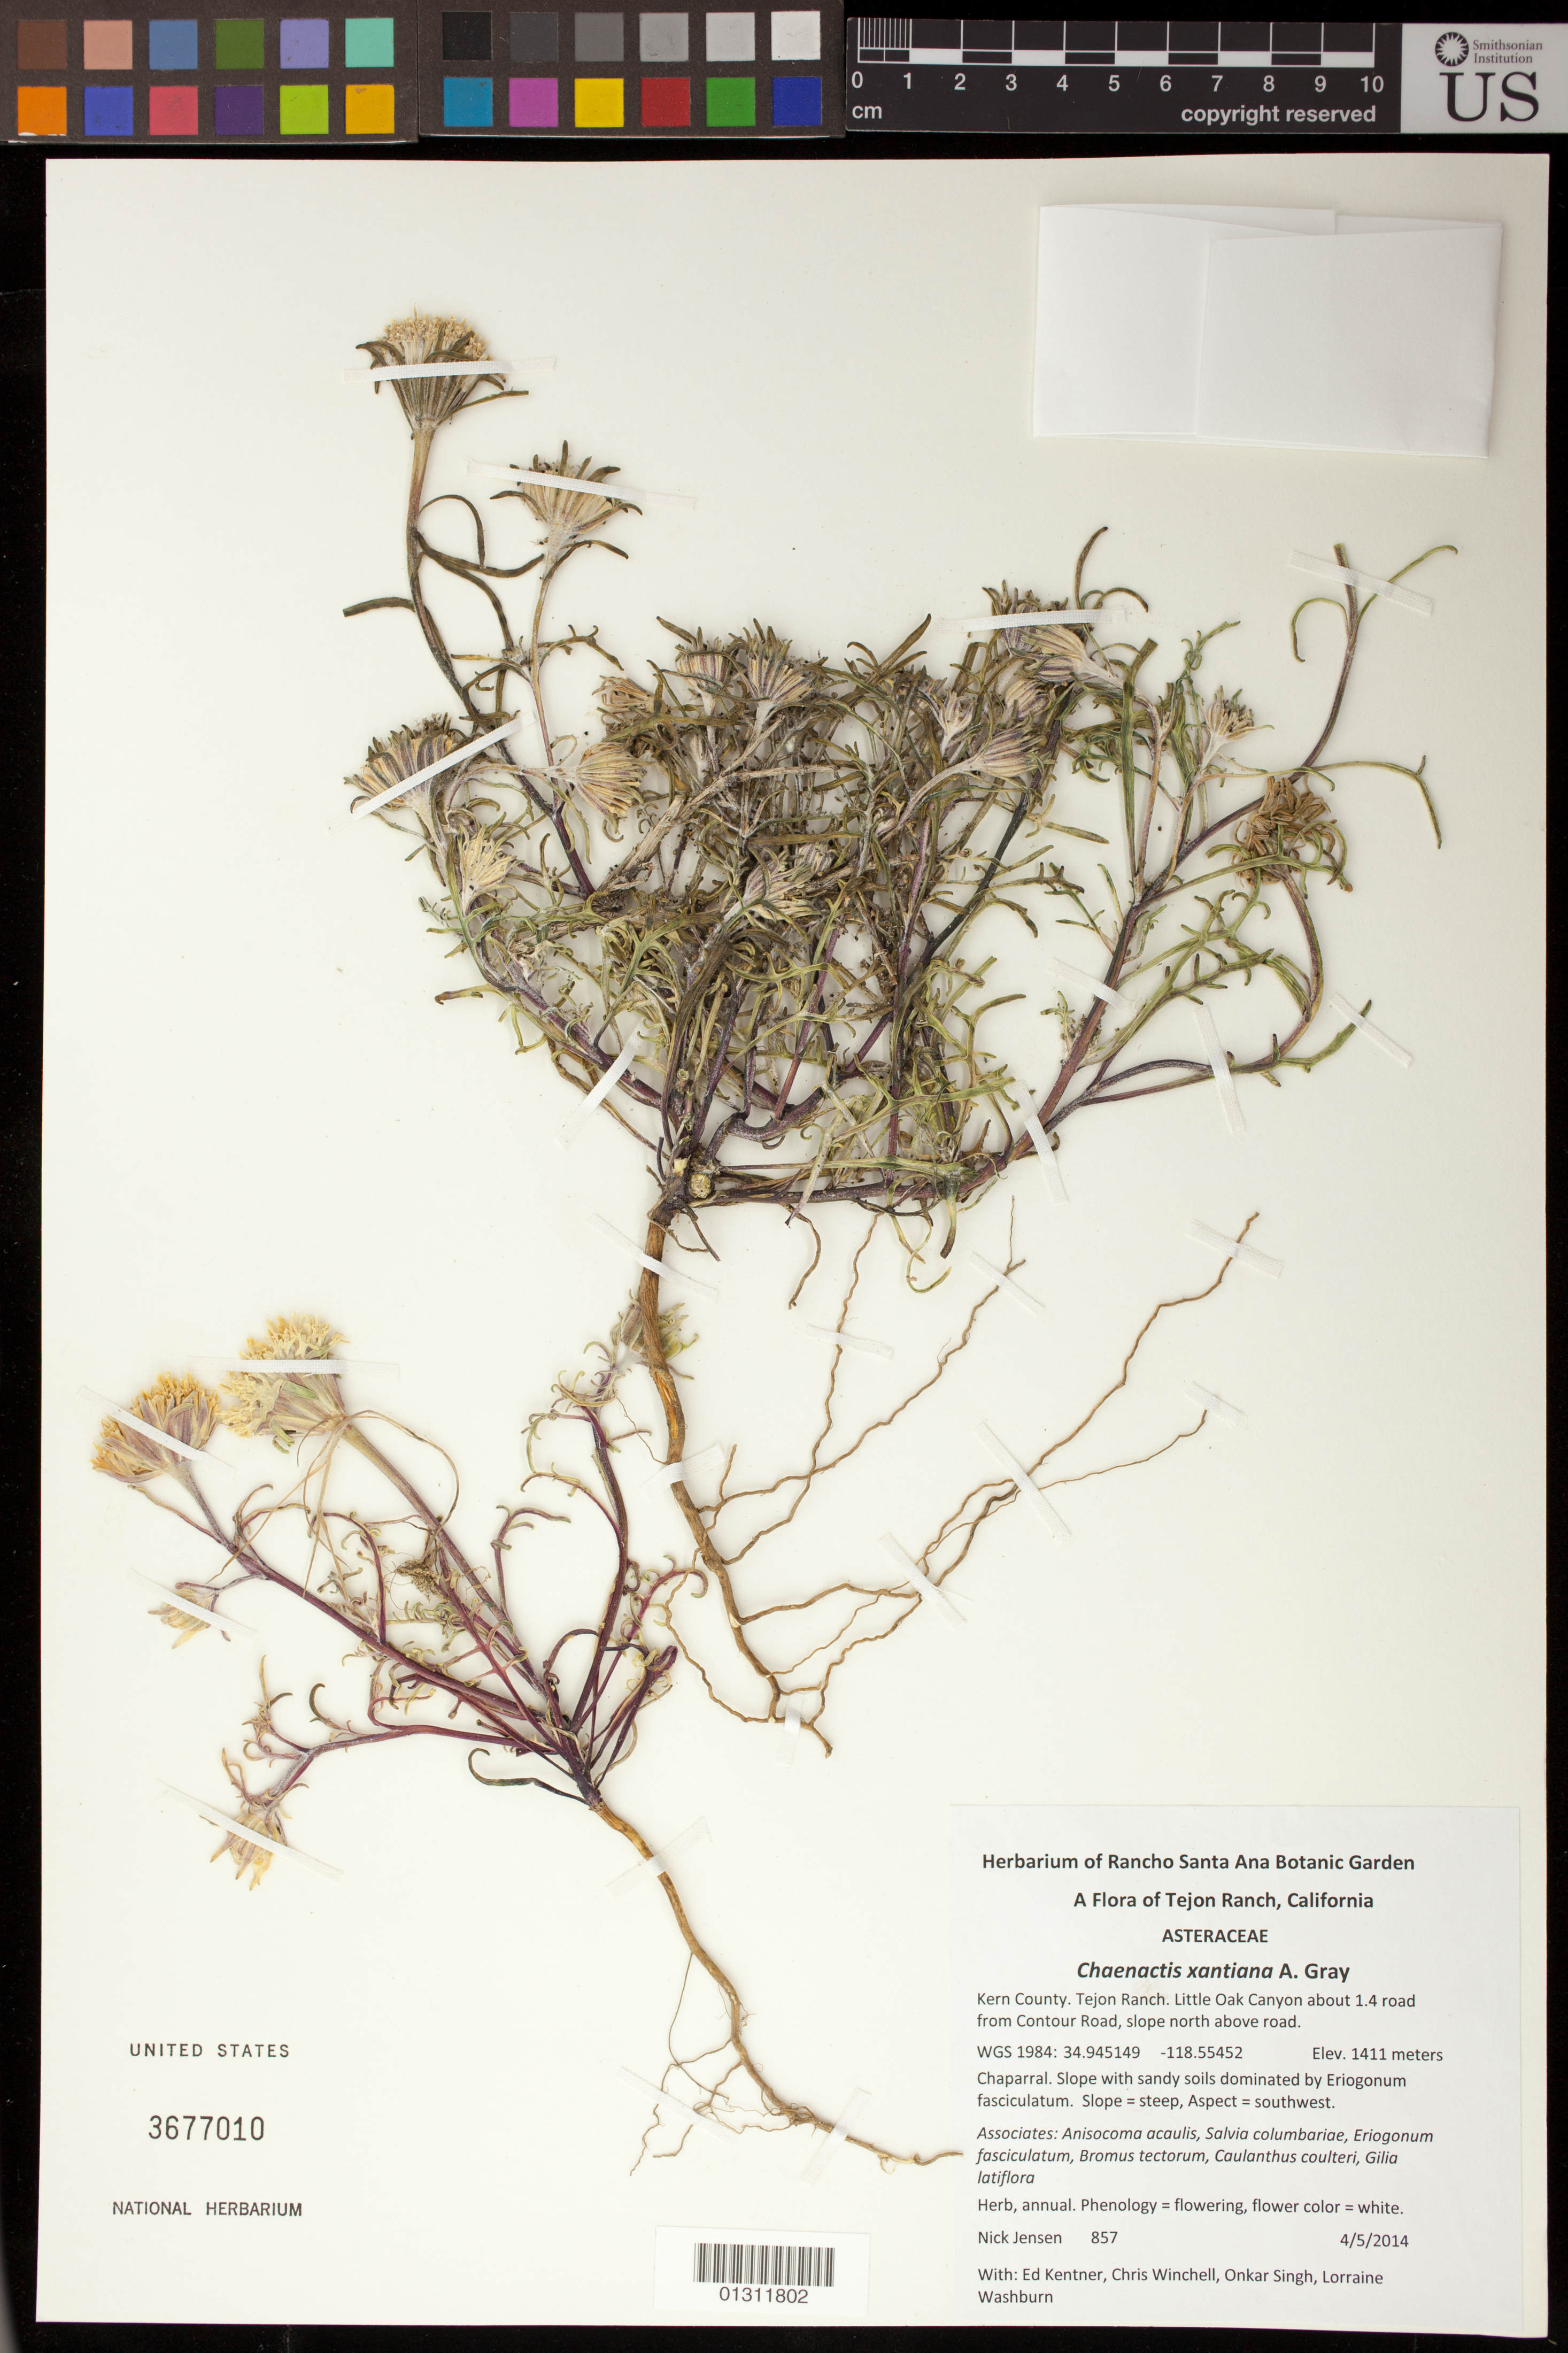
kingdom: Plantae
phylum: Tracheophyta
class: Magnoliopsida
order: Asterales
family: Asteraceae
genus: Chaenactis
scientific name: Chaenactis xantiana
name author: A. Gray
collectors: N. Jensen, E. Kentner, C. Winchell, O. Singh & L. Washburn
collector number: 857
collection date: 2014-04-05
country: United States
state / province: California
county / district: Kern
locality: Tejon Ranch, lower part of Little Oak Canyon about 0.4 road km N of Contour Road.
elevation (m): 1341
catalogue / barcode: US 3677010